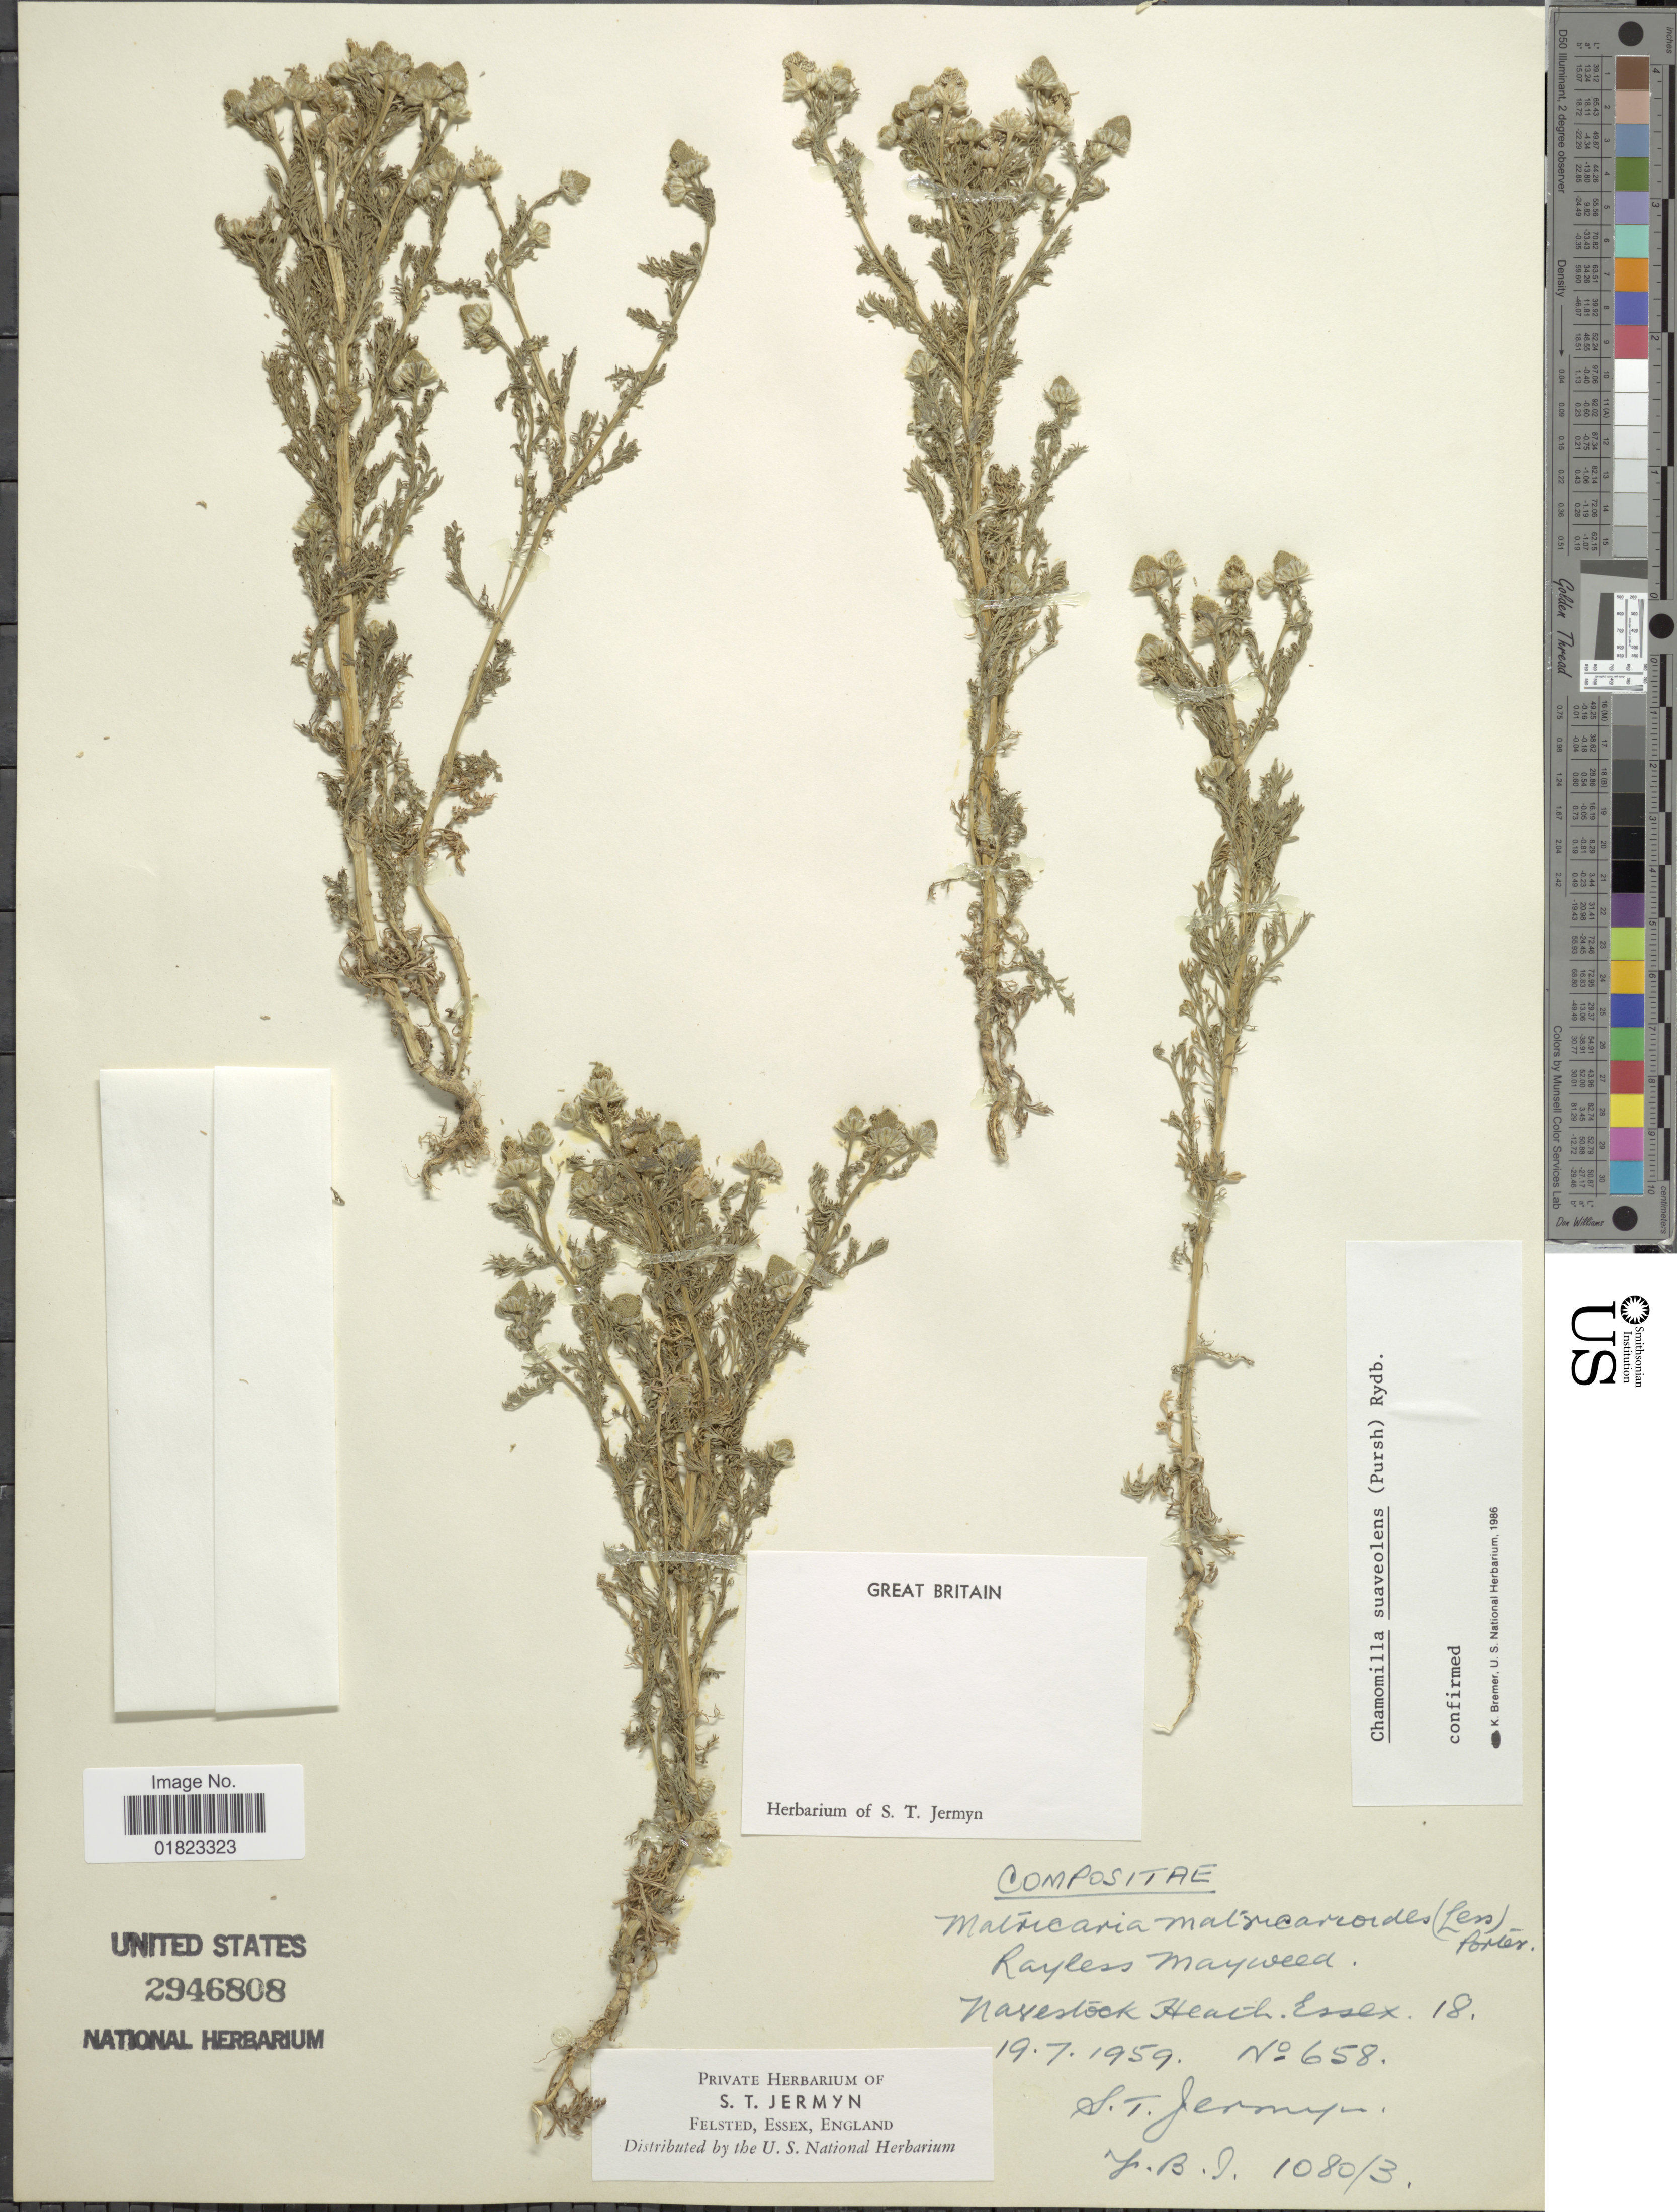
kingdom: Plantae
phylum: Tracheophyta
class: Magnoliopsida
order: Asterales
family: Asteraceae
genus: Matricaria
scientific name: Matricaria matricarioides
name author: (Less.) Porter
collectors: S. Jermyn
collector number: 658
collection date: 1959-07-19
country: United Kingdom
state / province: England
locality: Mayesstock Heath. Essex 18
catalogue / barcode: US 2946808